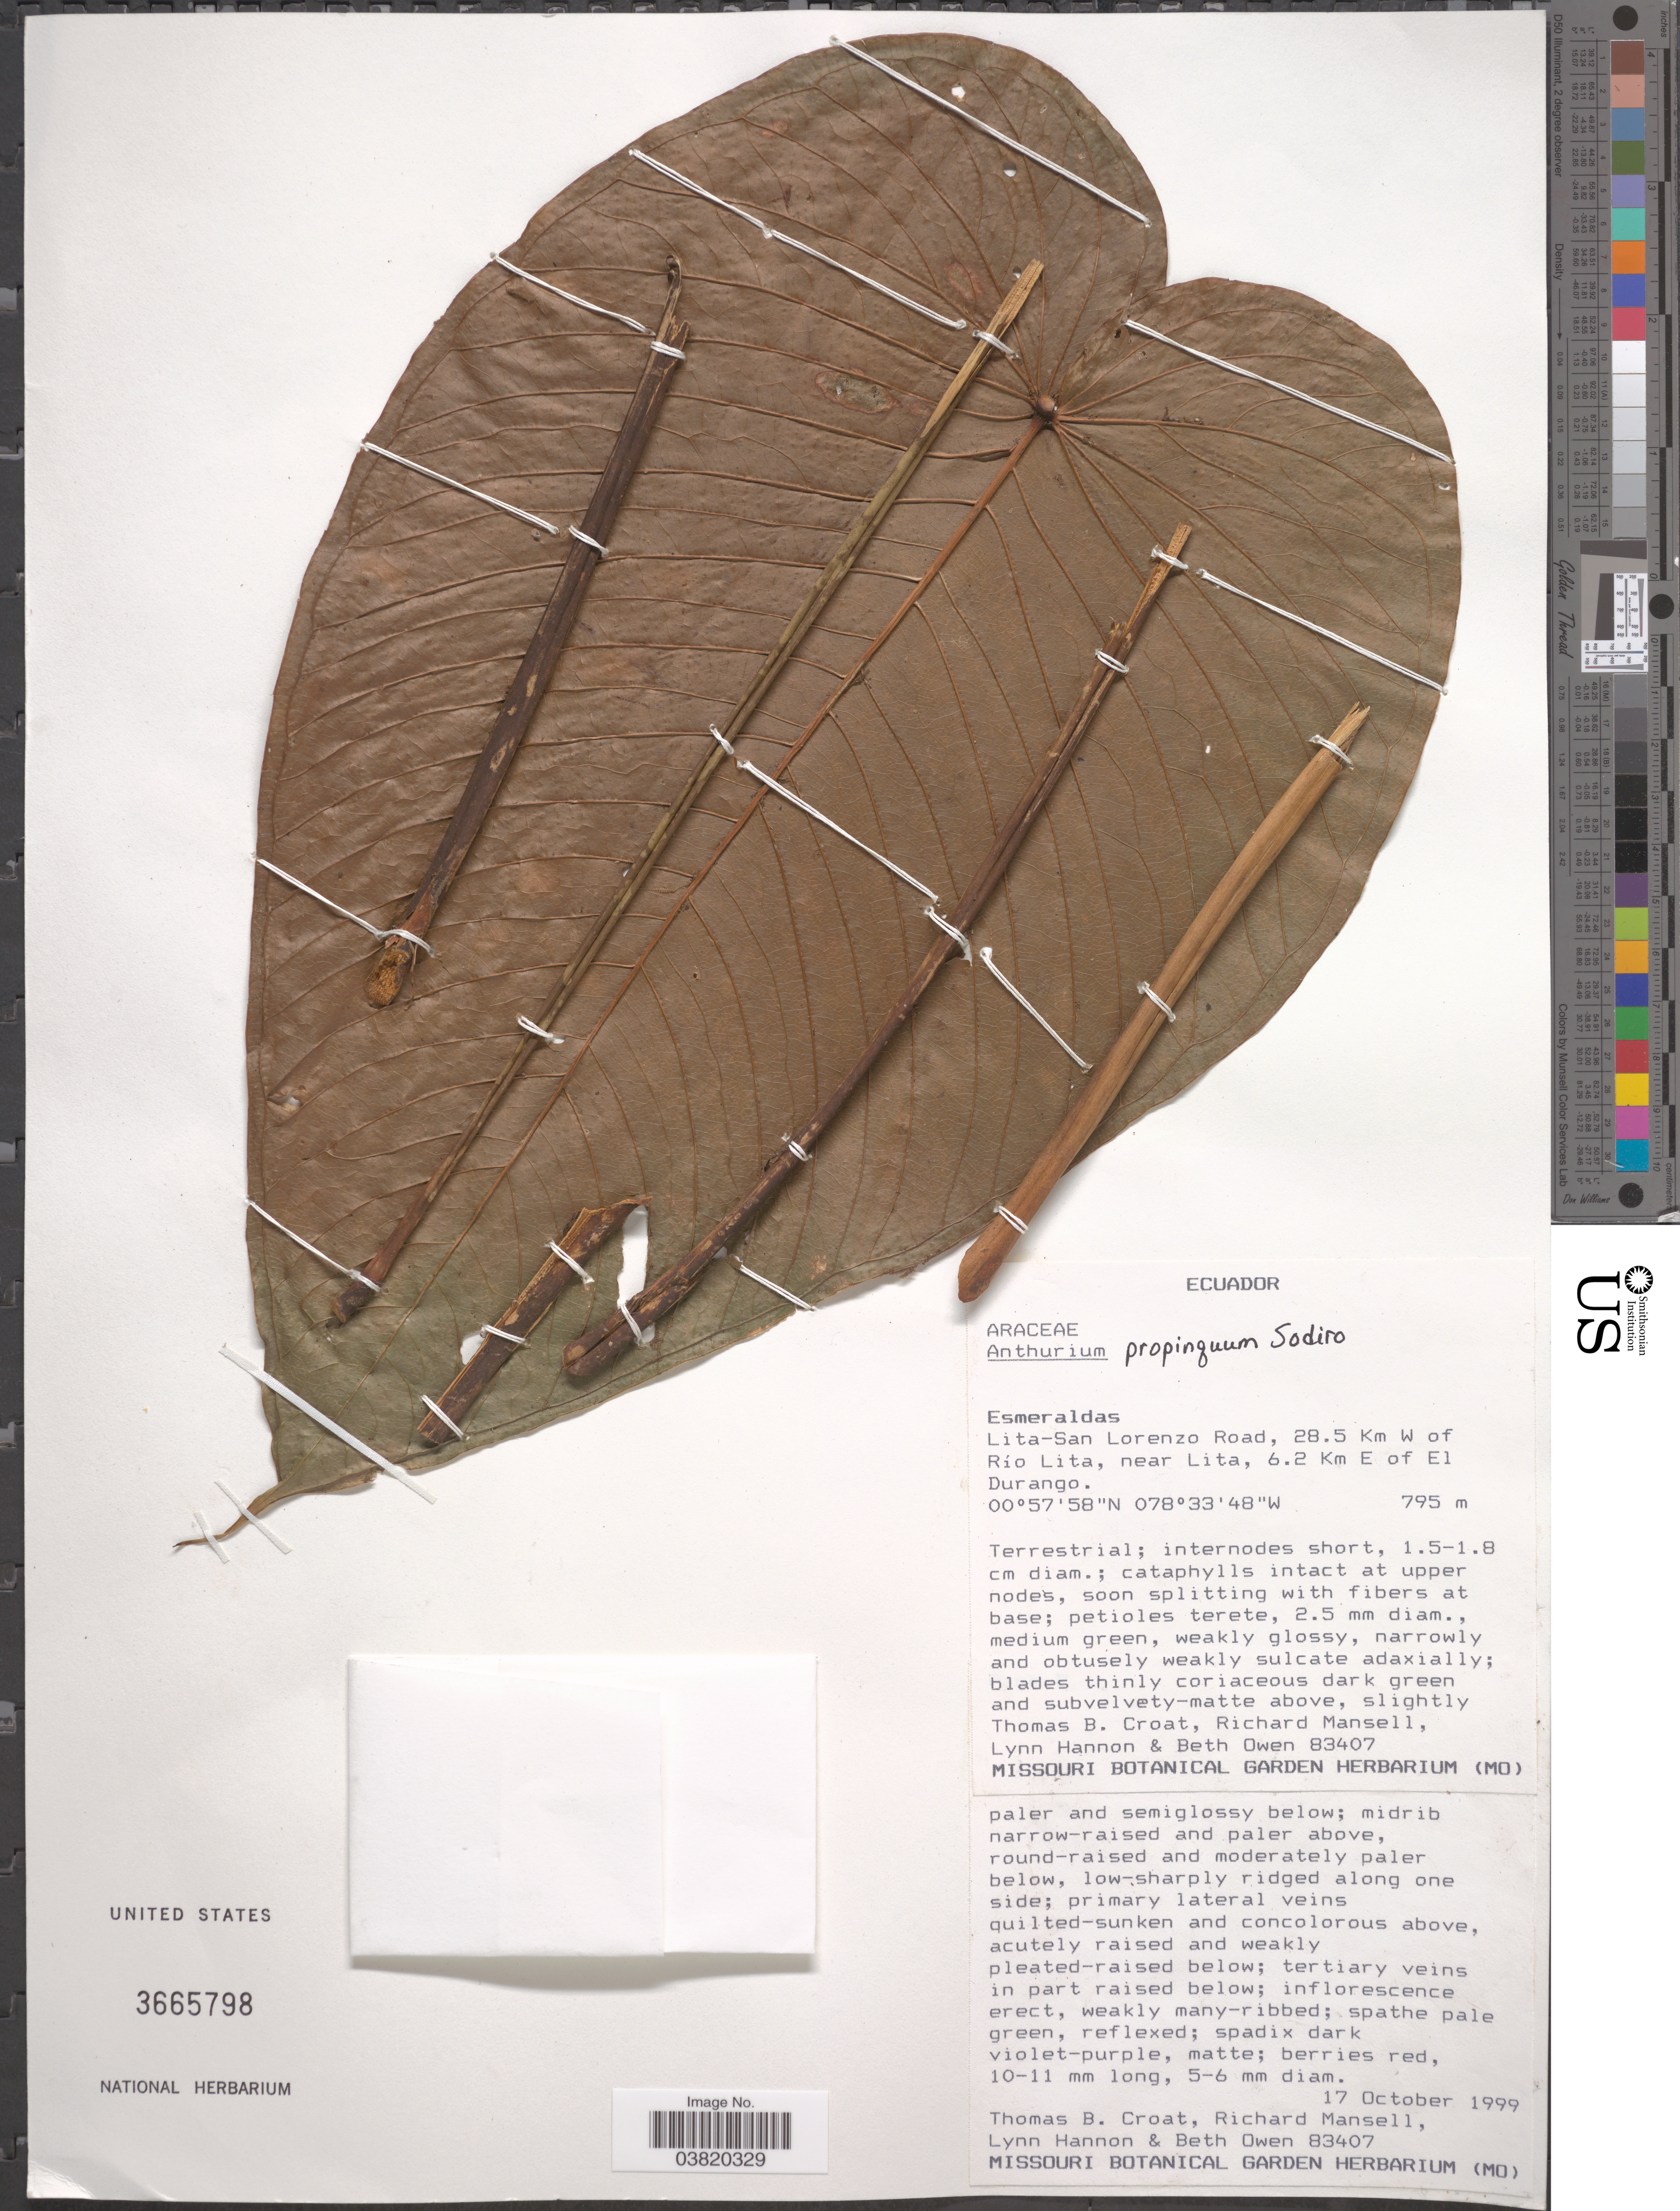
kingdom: Plantae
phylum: Tracheophyta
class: Liliopsida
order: Alismatales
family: Araceae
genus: Anthurium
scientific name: Anthurium propinquum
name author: Sodiro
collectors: T. B. Croat, R. Mansell, L. Hannon & B. Owen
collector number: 83407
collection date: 1999-10-17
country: Ecuador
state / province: Esmeraldas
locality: Lita-San Lorenzo Road, 28.5 Km W of Río Lita, near Lita, 6.2 Km E of El Durango.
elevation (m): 795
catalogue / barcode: US 3665798